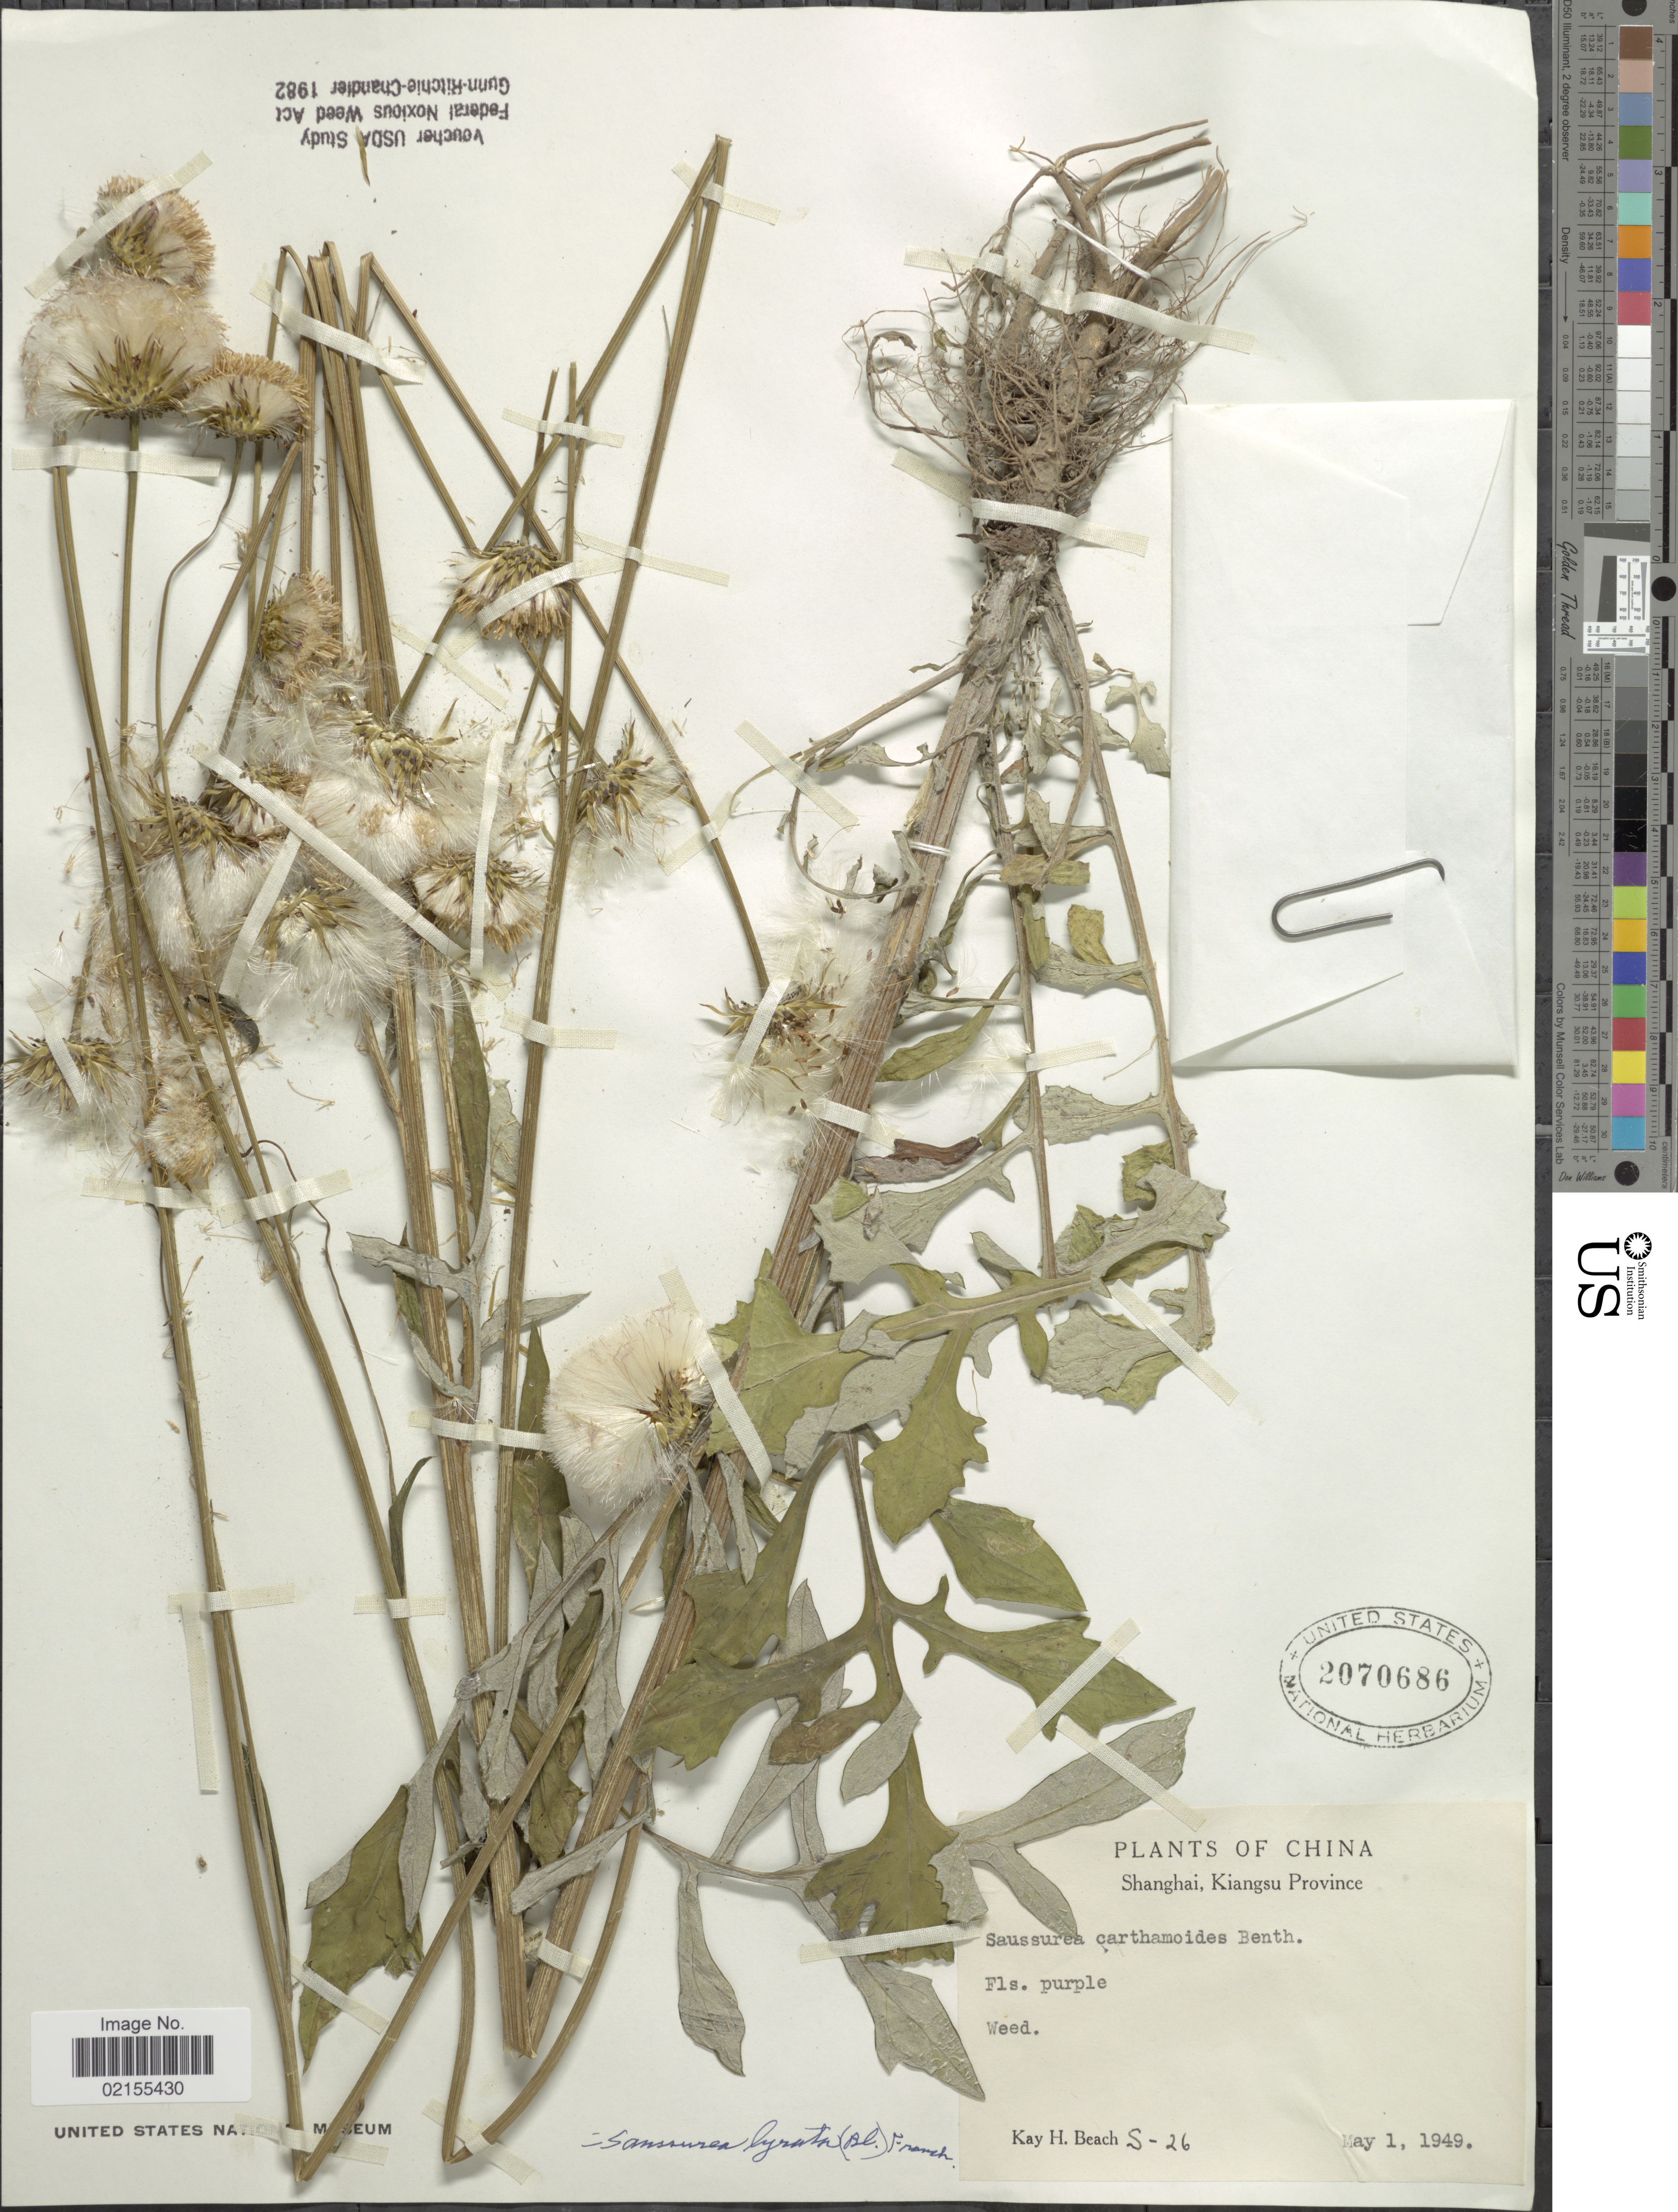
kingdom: Plantae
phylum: Tracheophyta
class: Magnoliopsida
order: Asterales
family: Asteraceae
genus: Hemistepta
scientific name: Hemistepta lyrata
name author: Bunge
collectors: K. H. Beach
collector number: S-26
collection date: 1949-05-01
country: China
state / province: Jiangsu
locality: Shanghai, Kiangsu Province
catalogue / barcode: US 2070686